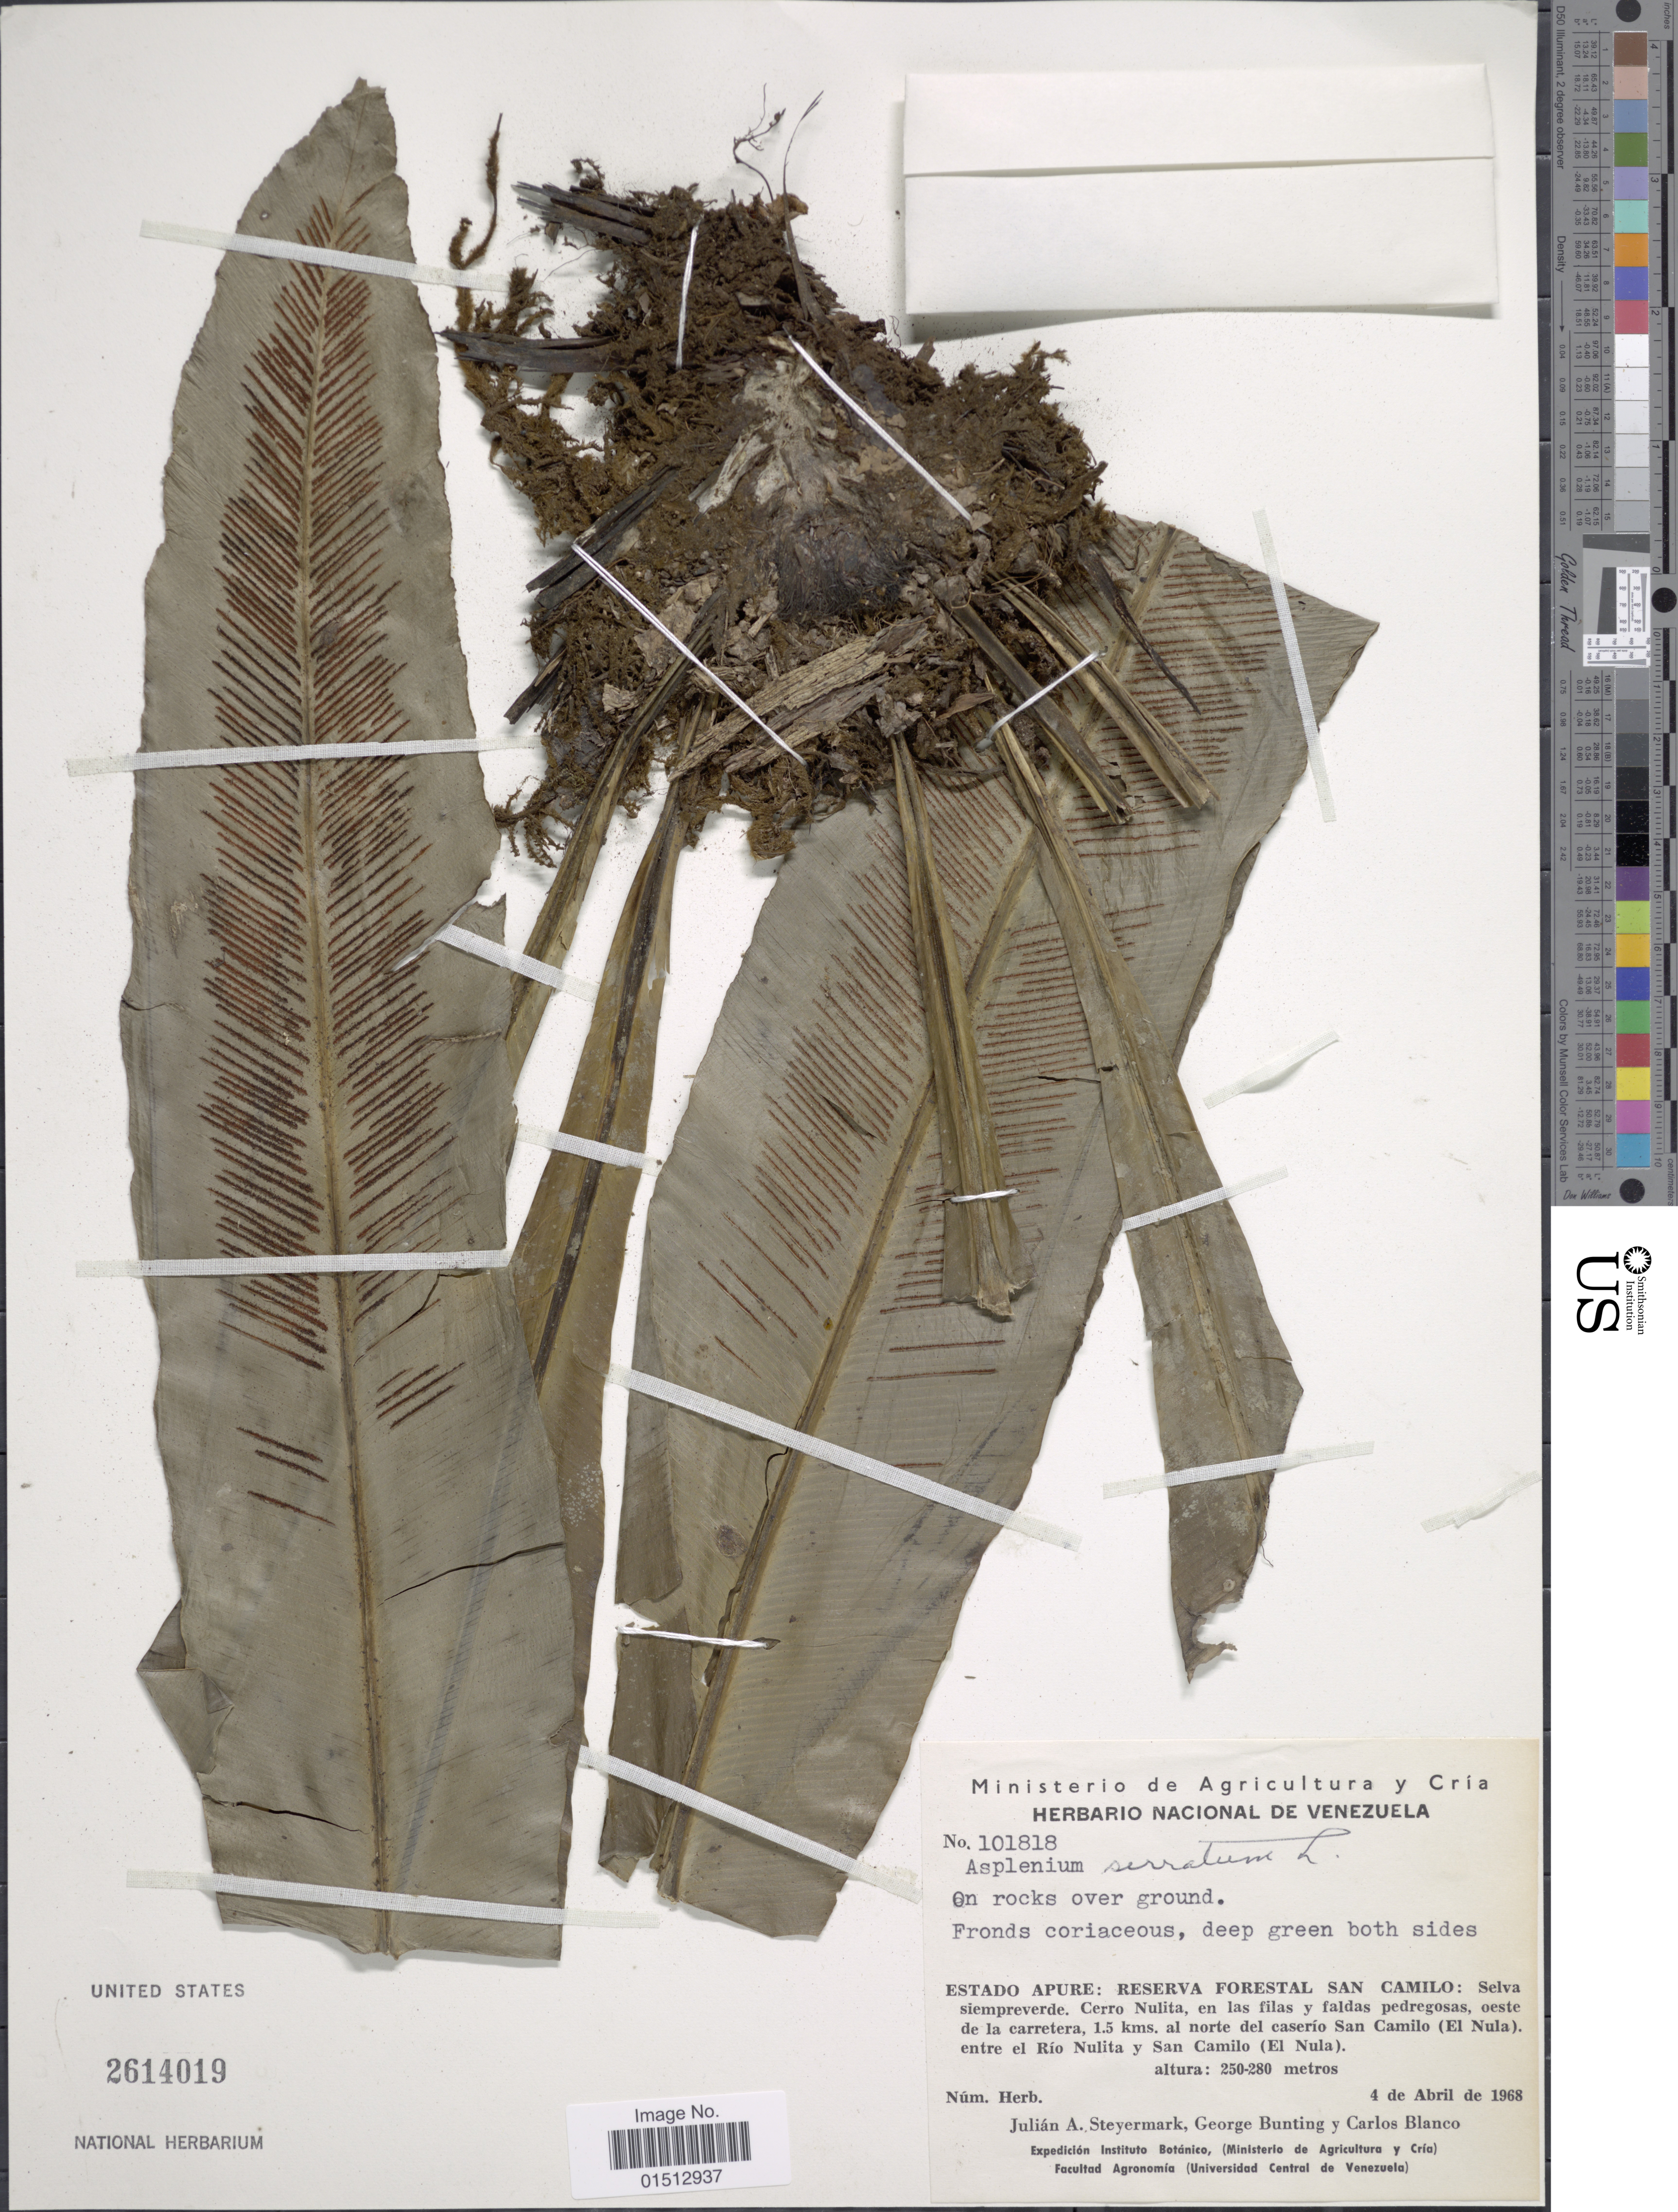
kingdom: Plantae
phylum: Tracheophyta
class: Polypodiopsida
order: Polypodiales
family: Aspleniaceae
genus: Asplenium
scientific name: Asplenium serratum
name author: L.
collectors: J. Steyermark, G. S. Bunting & C. E. Blanco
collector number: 101818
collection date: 1968-04-04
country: Venezuela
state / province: Apure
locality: Estado Apure: reserva Forestal San Camilo: selva siempreverde. Cerro Nulita, en las filas y faldas pedregosas, oeste de la carretera, 1.5 kms. al norte del caseriro San Camilo (El Nula) entre el Rio Nulita y San Camilo (El Nula).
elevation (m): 250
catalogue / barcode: US 2614019